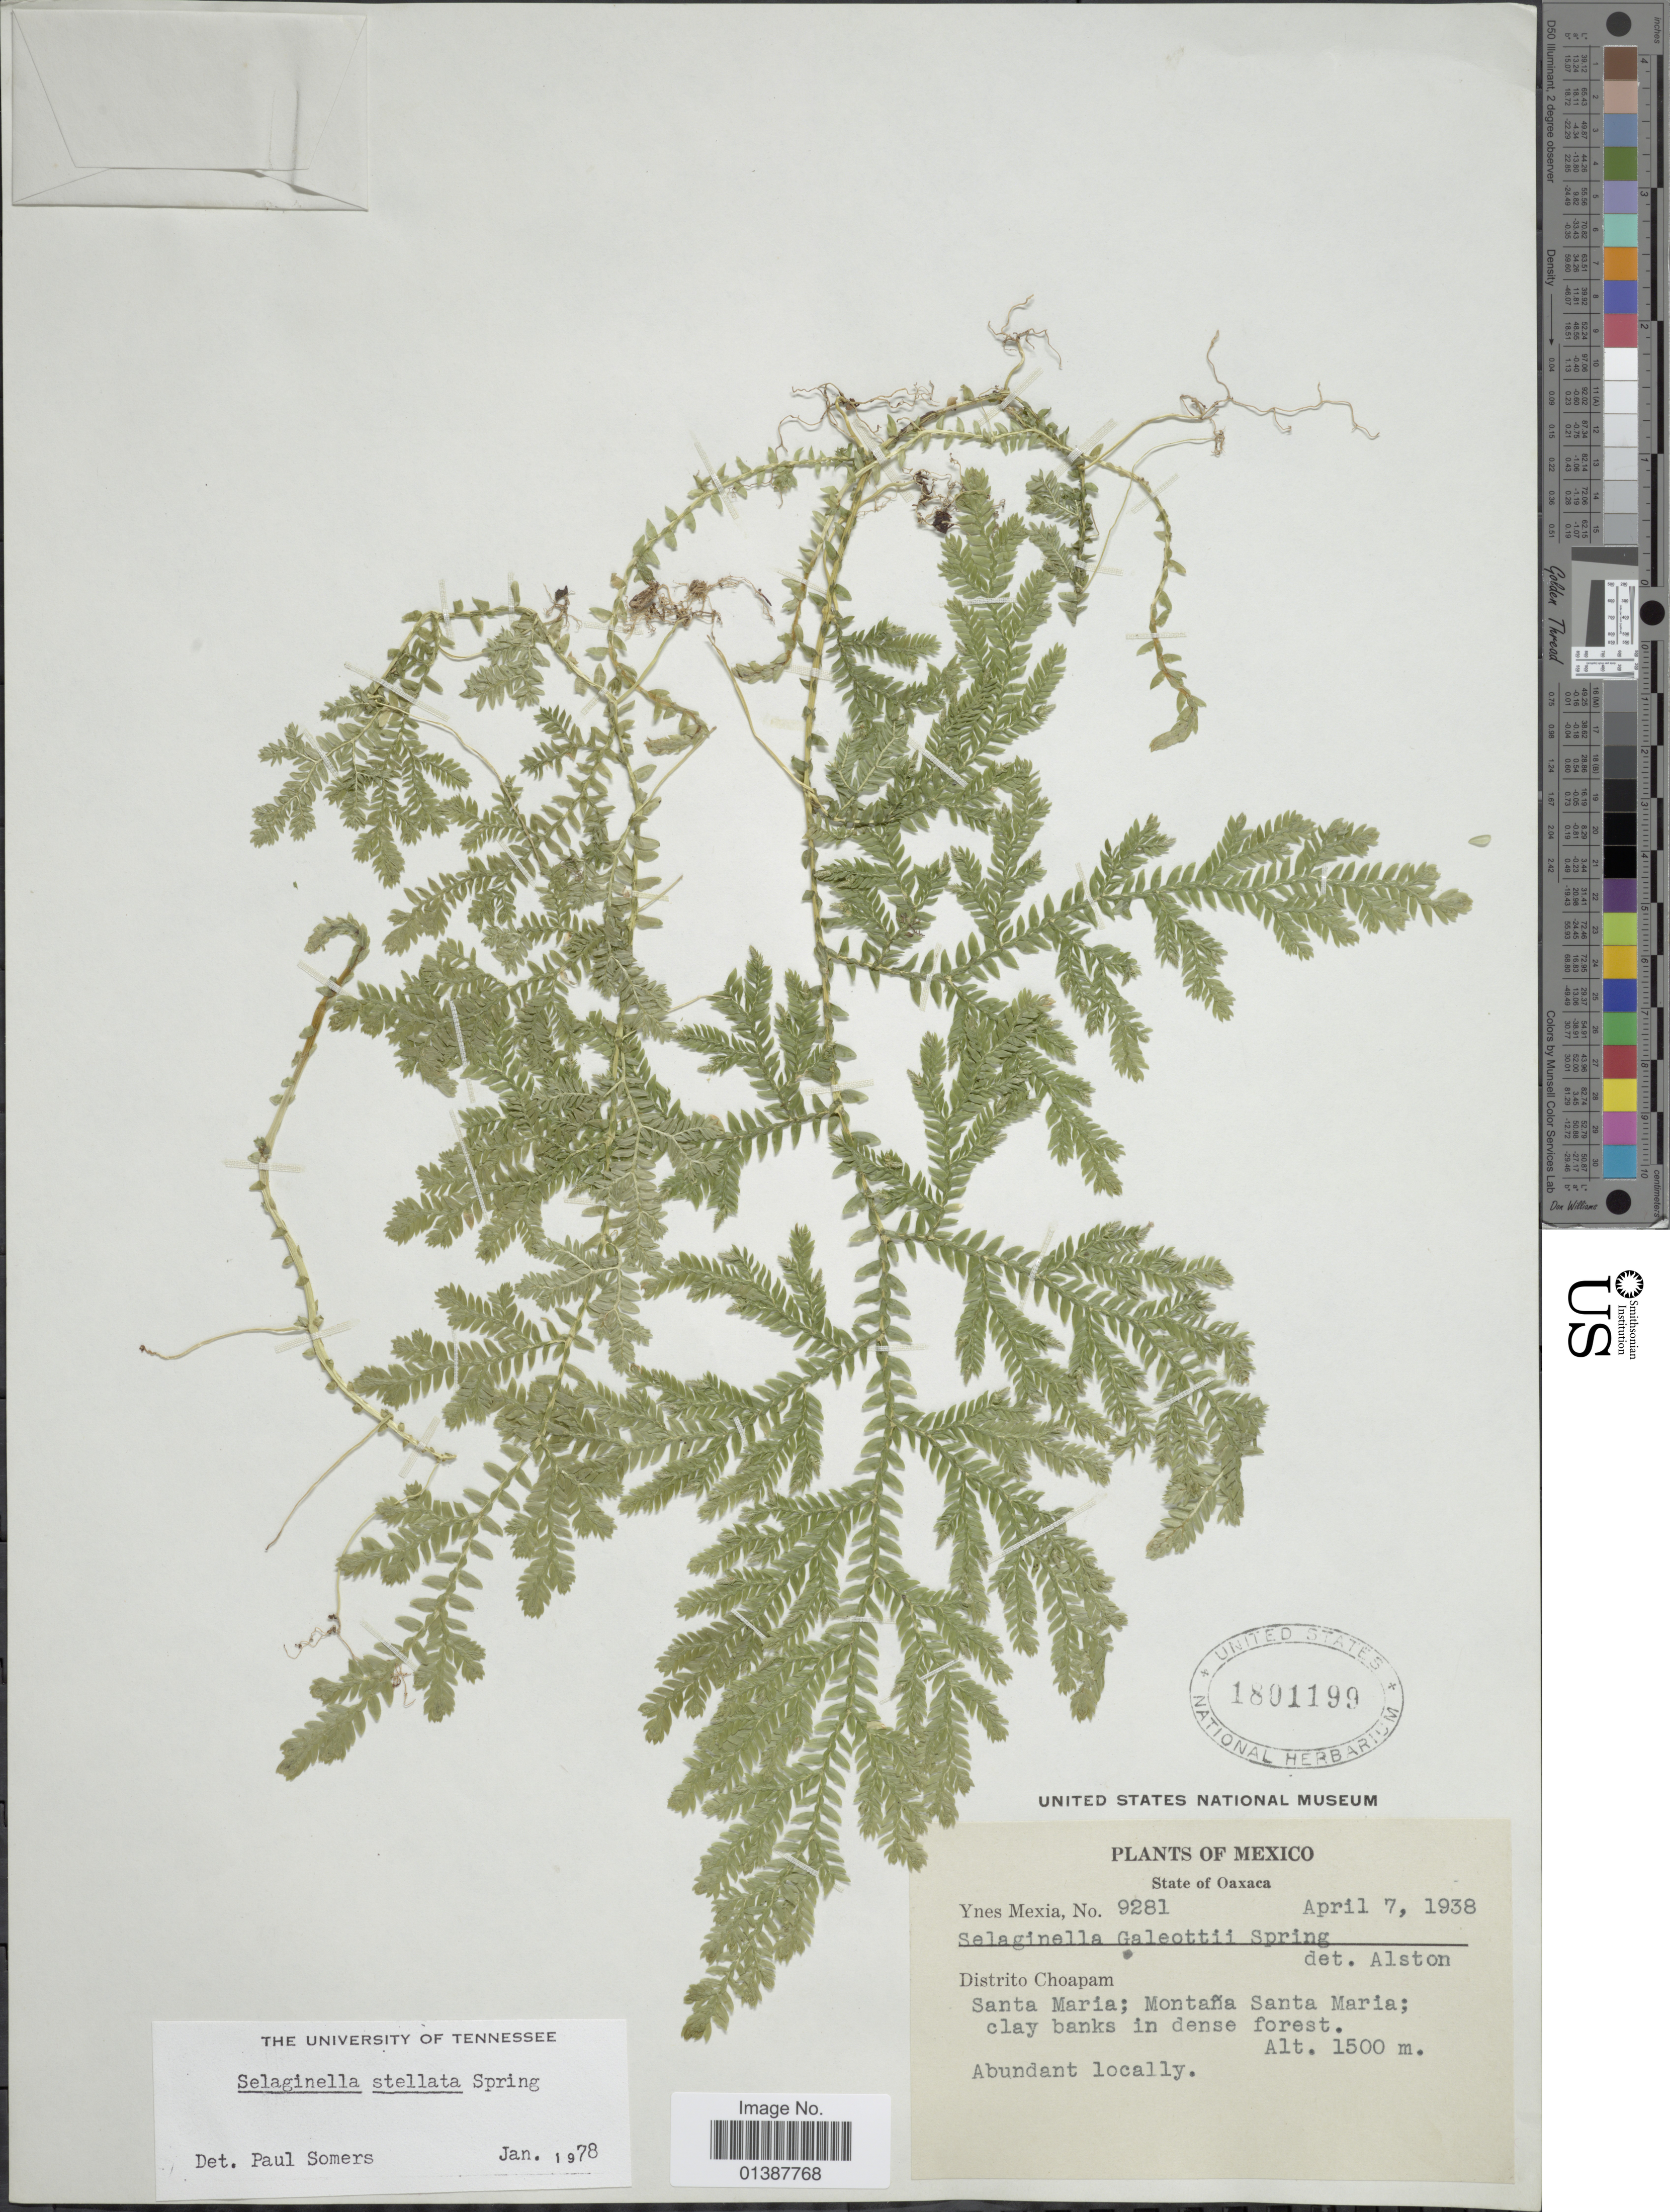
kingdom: Plantae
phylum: Tracheophyta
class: Lycopodiopsida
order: Selaginellales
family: Selaginellaceae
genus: Selaginella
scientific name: Selaginella galeottii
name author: Spring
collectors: Y. Mexia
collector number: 9281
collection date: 1938-04-07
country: Mexico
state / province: Oaxaca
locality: State of Oaxaca, Distrito Choapam, Santa Maria; Montaña Santa Maria;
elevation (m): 1500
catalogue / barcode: US 1801199